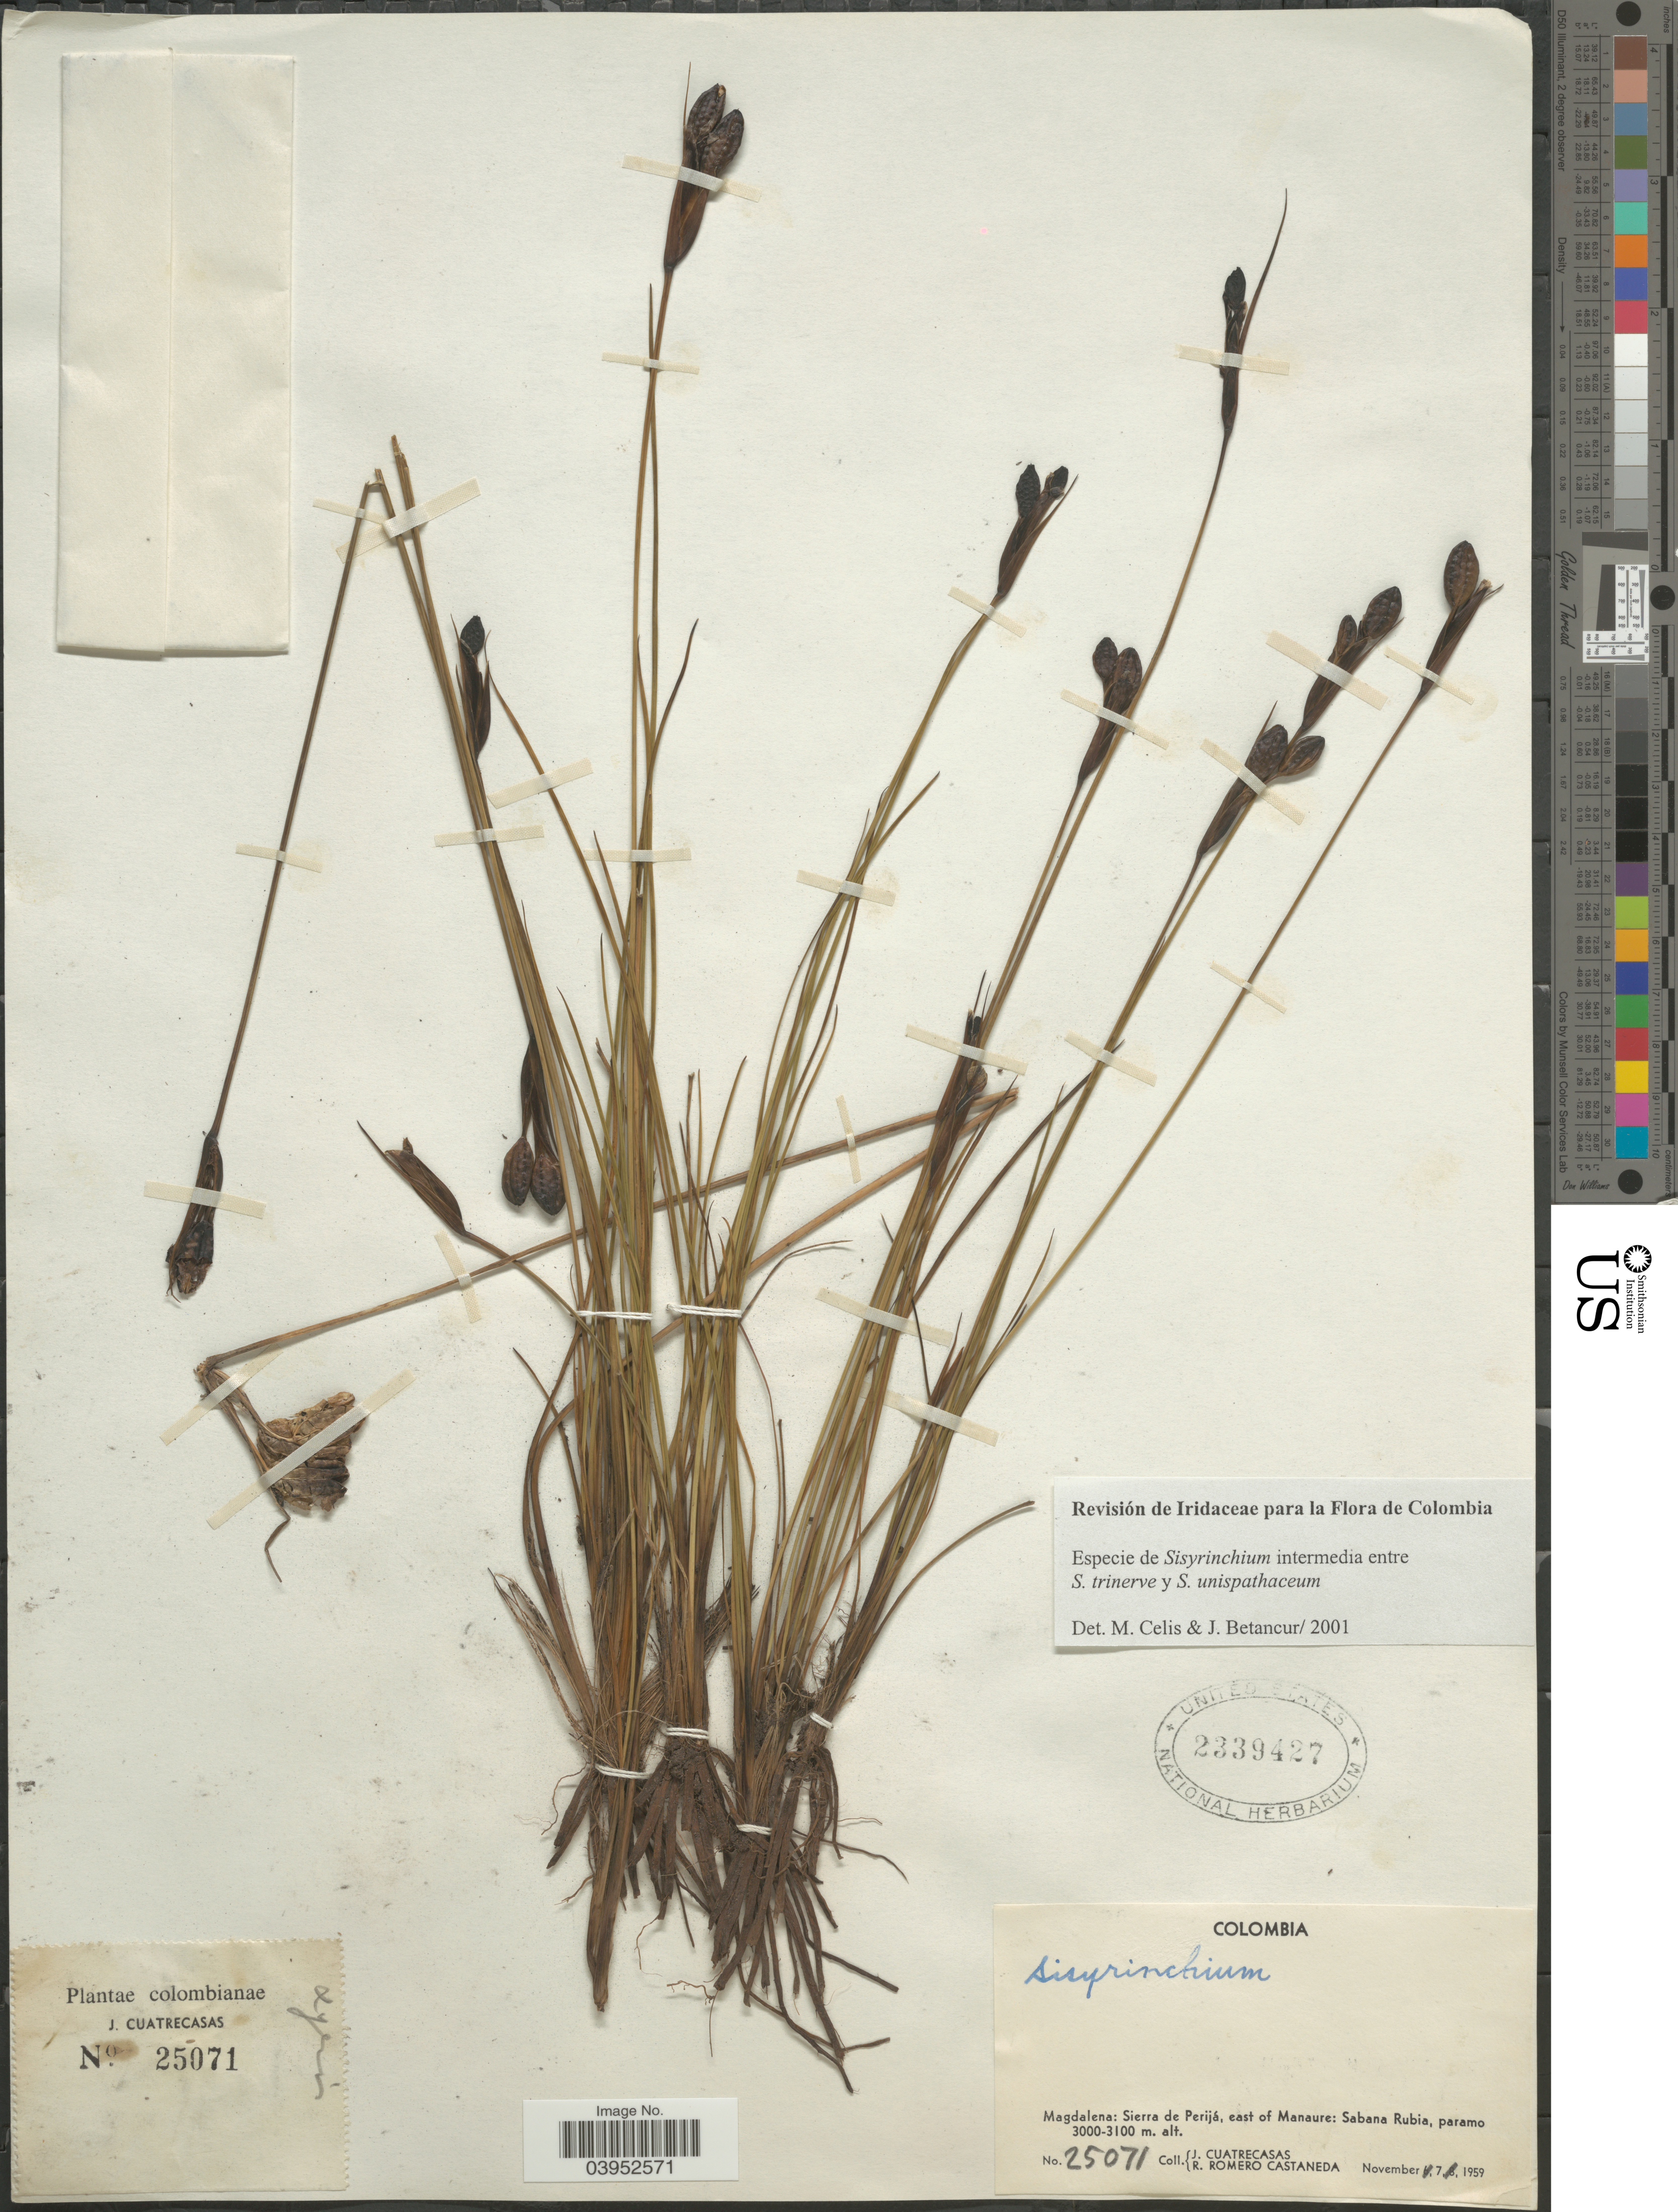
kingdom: Plantae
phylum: Tracheophyta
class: Liliopsida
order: Asparagales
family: Iridaceae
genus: Sisyrinchium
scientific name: Sisyrinchium unispathaceum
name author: Klatt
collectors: J. Cuatrecasas & R. Romero Castañeda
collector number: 25071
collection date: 1959-11-07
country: Colombia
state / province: Magdalena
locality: Sierra de Perijá, east of Manaure:Sabana Rubia, paramo.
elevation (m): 3000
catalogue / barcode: US 2339427